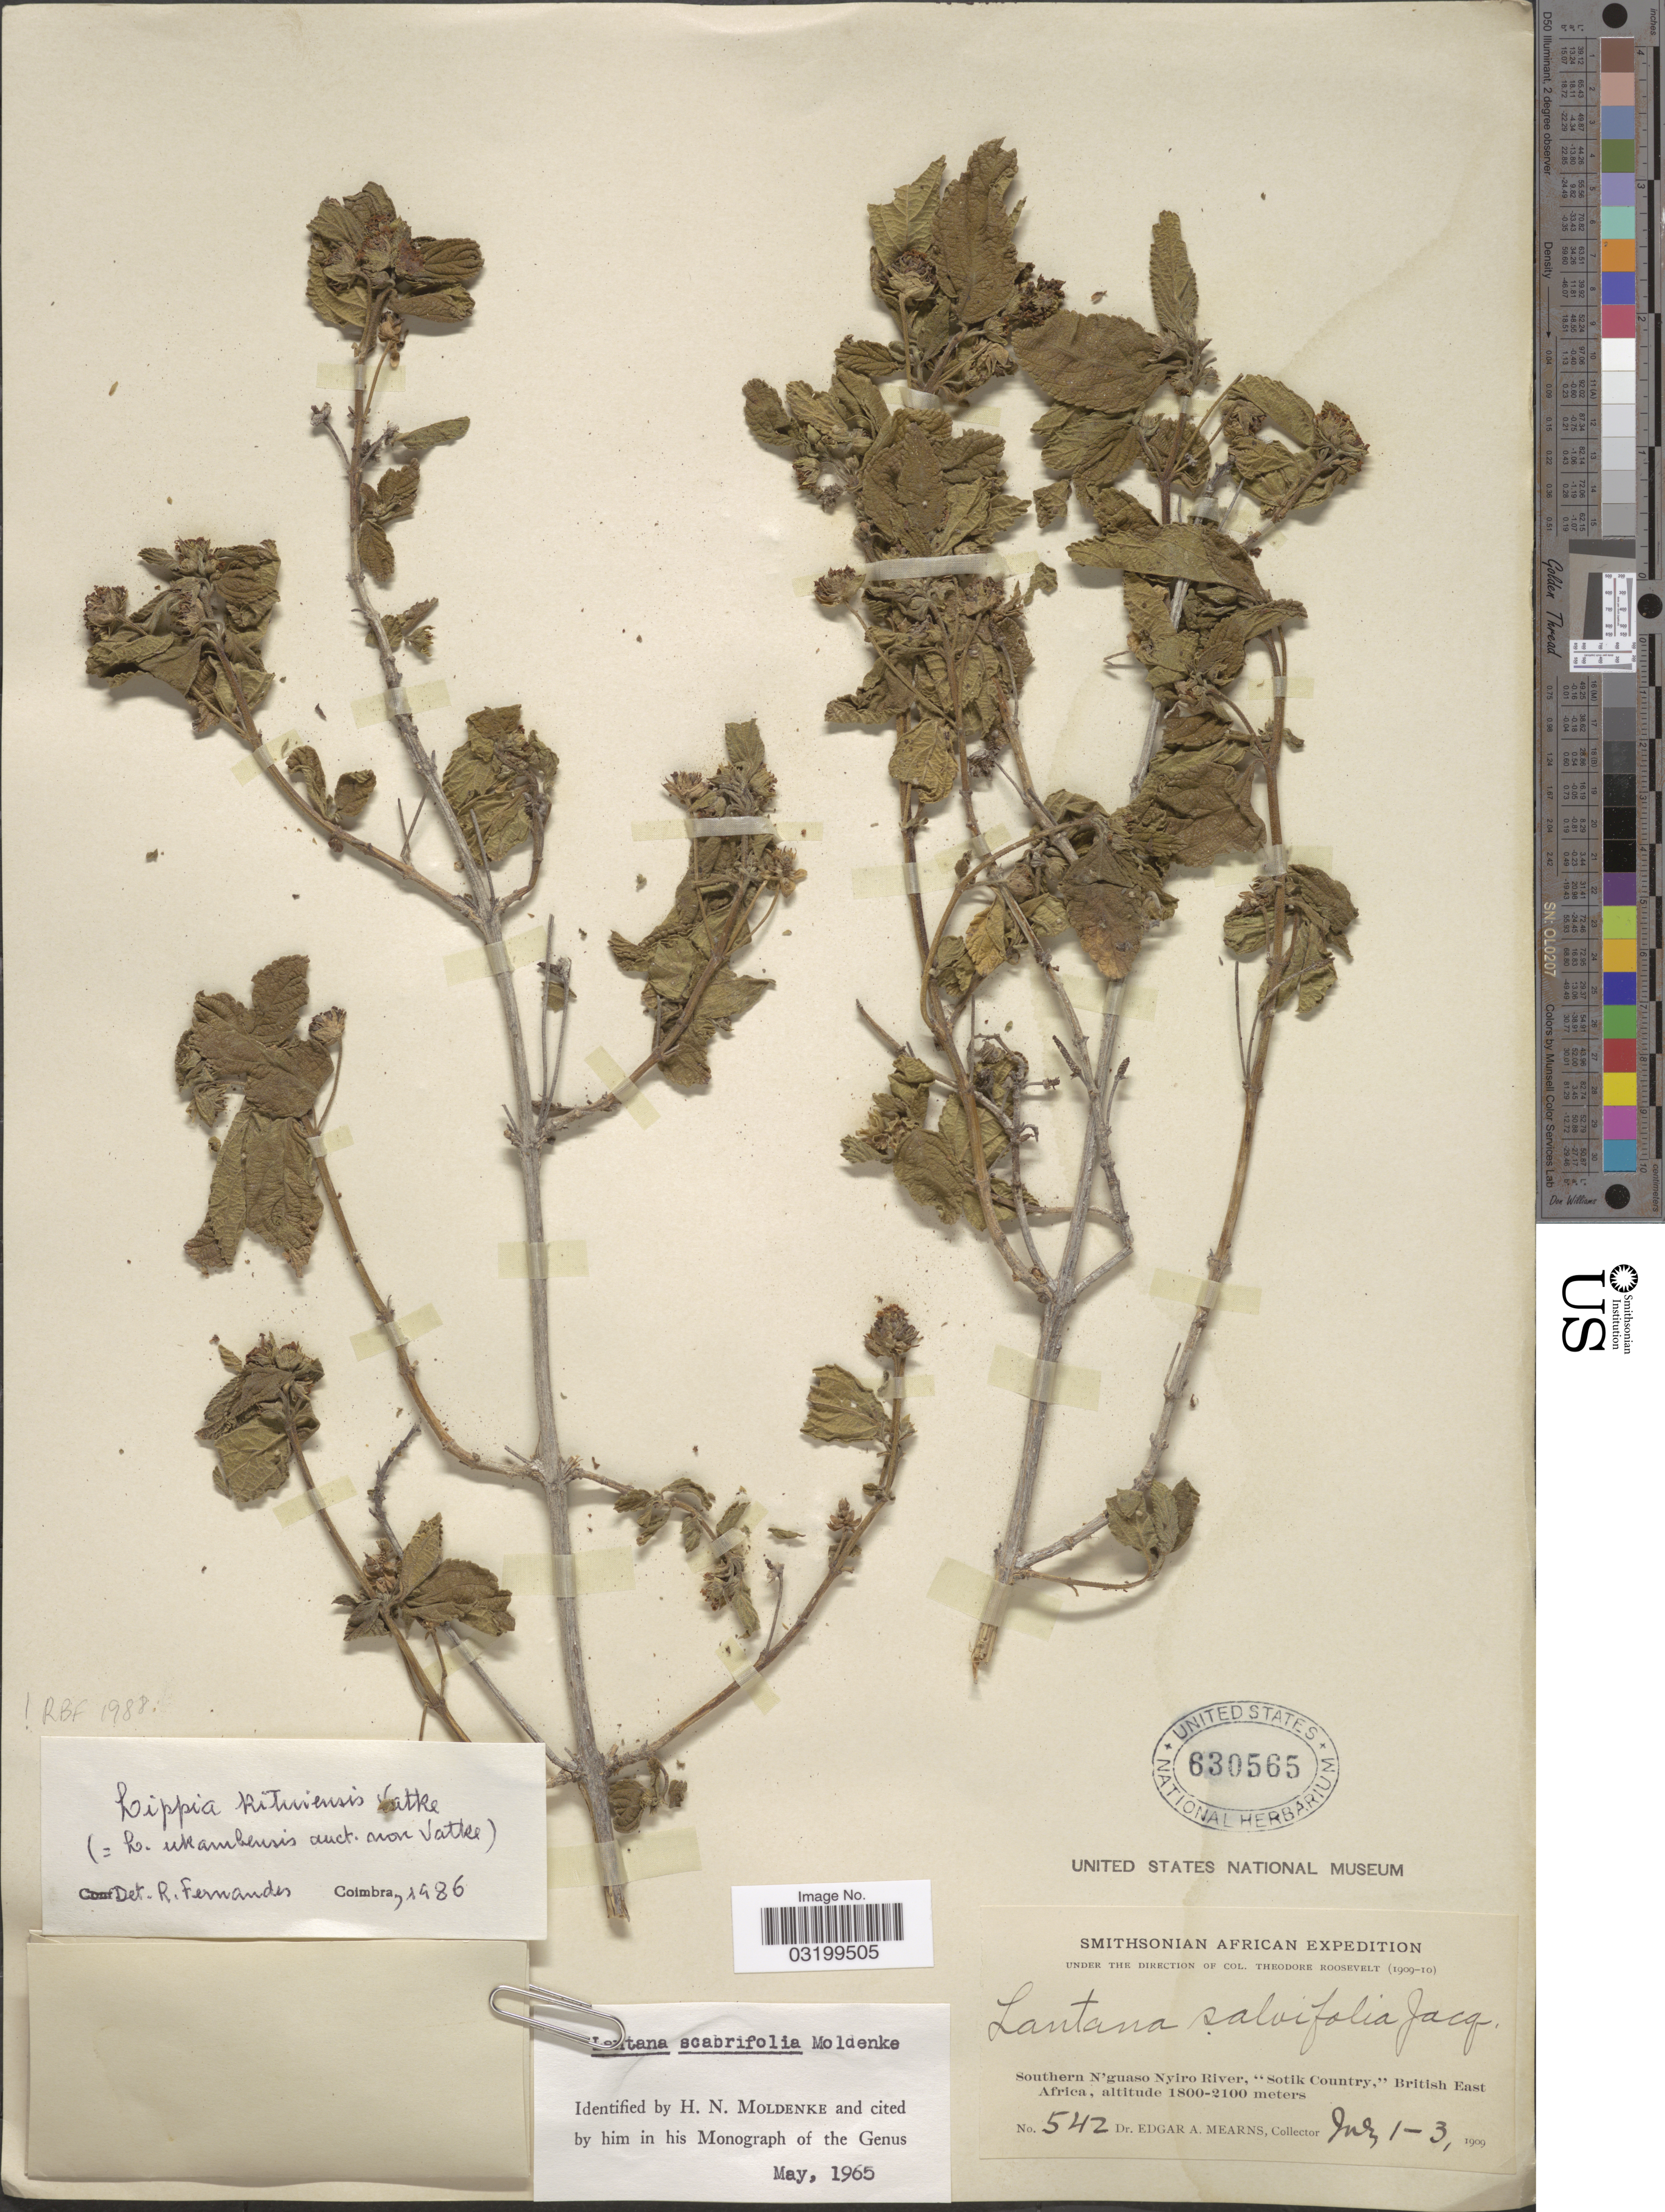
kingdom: Plantae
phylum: Tracheophyta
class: Magnoliopsida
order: Lamiales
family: Verbenaceae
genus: Lippia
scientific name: Lippia kituiensis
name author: Vatke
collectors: E. A. Mearns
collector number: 542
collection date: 1909-07-01/1909-07-03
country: Kenya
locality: Southern N'guaso Nyiro River, "Sotik Country," British East Africa.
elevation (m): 1800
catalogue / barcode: US 630565